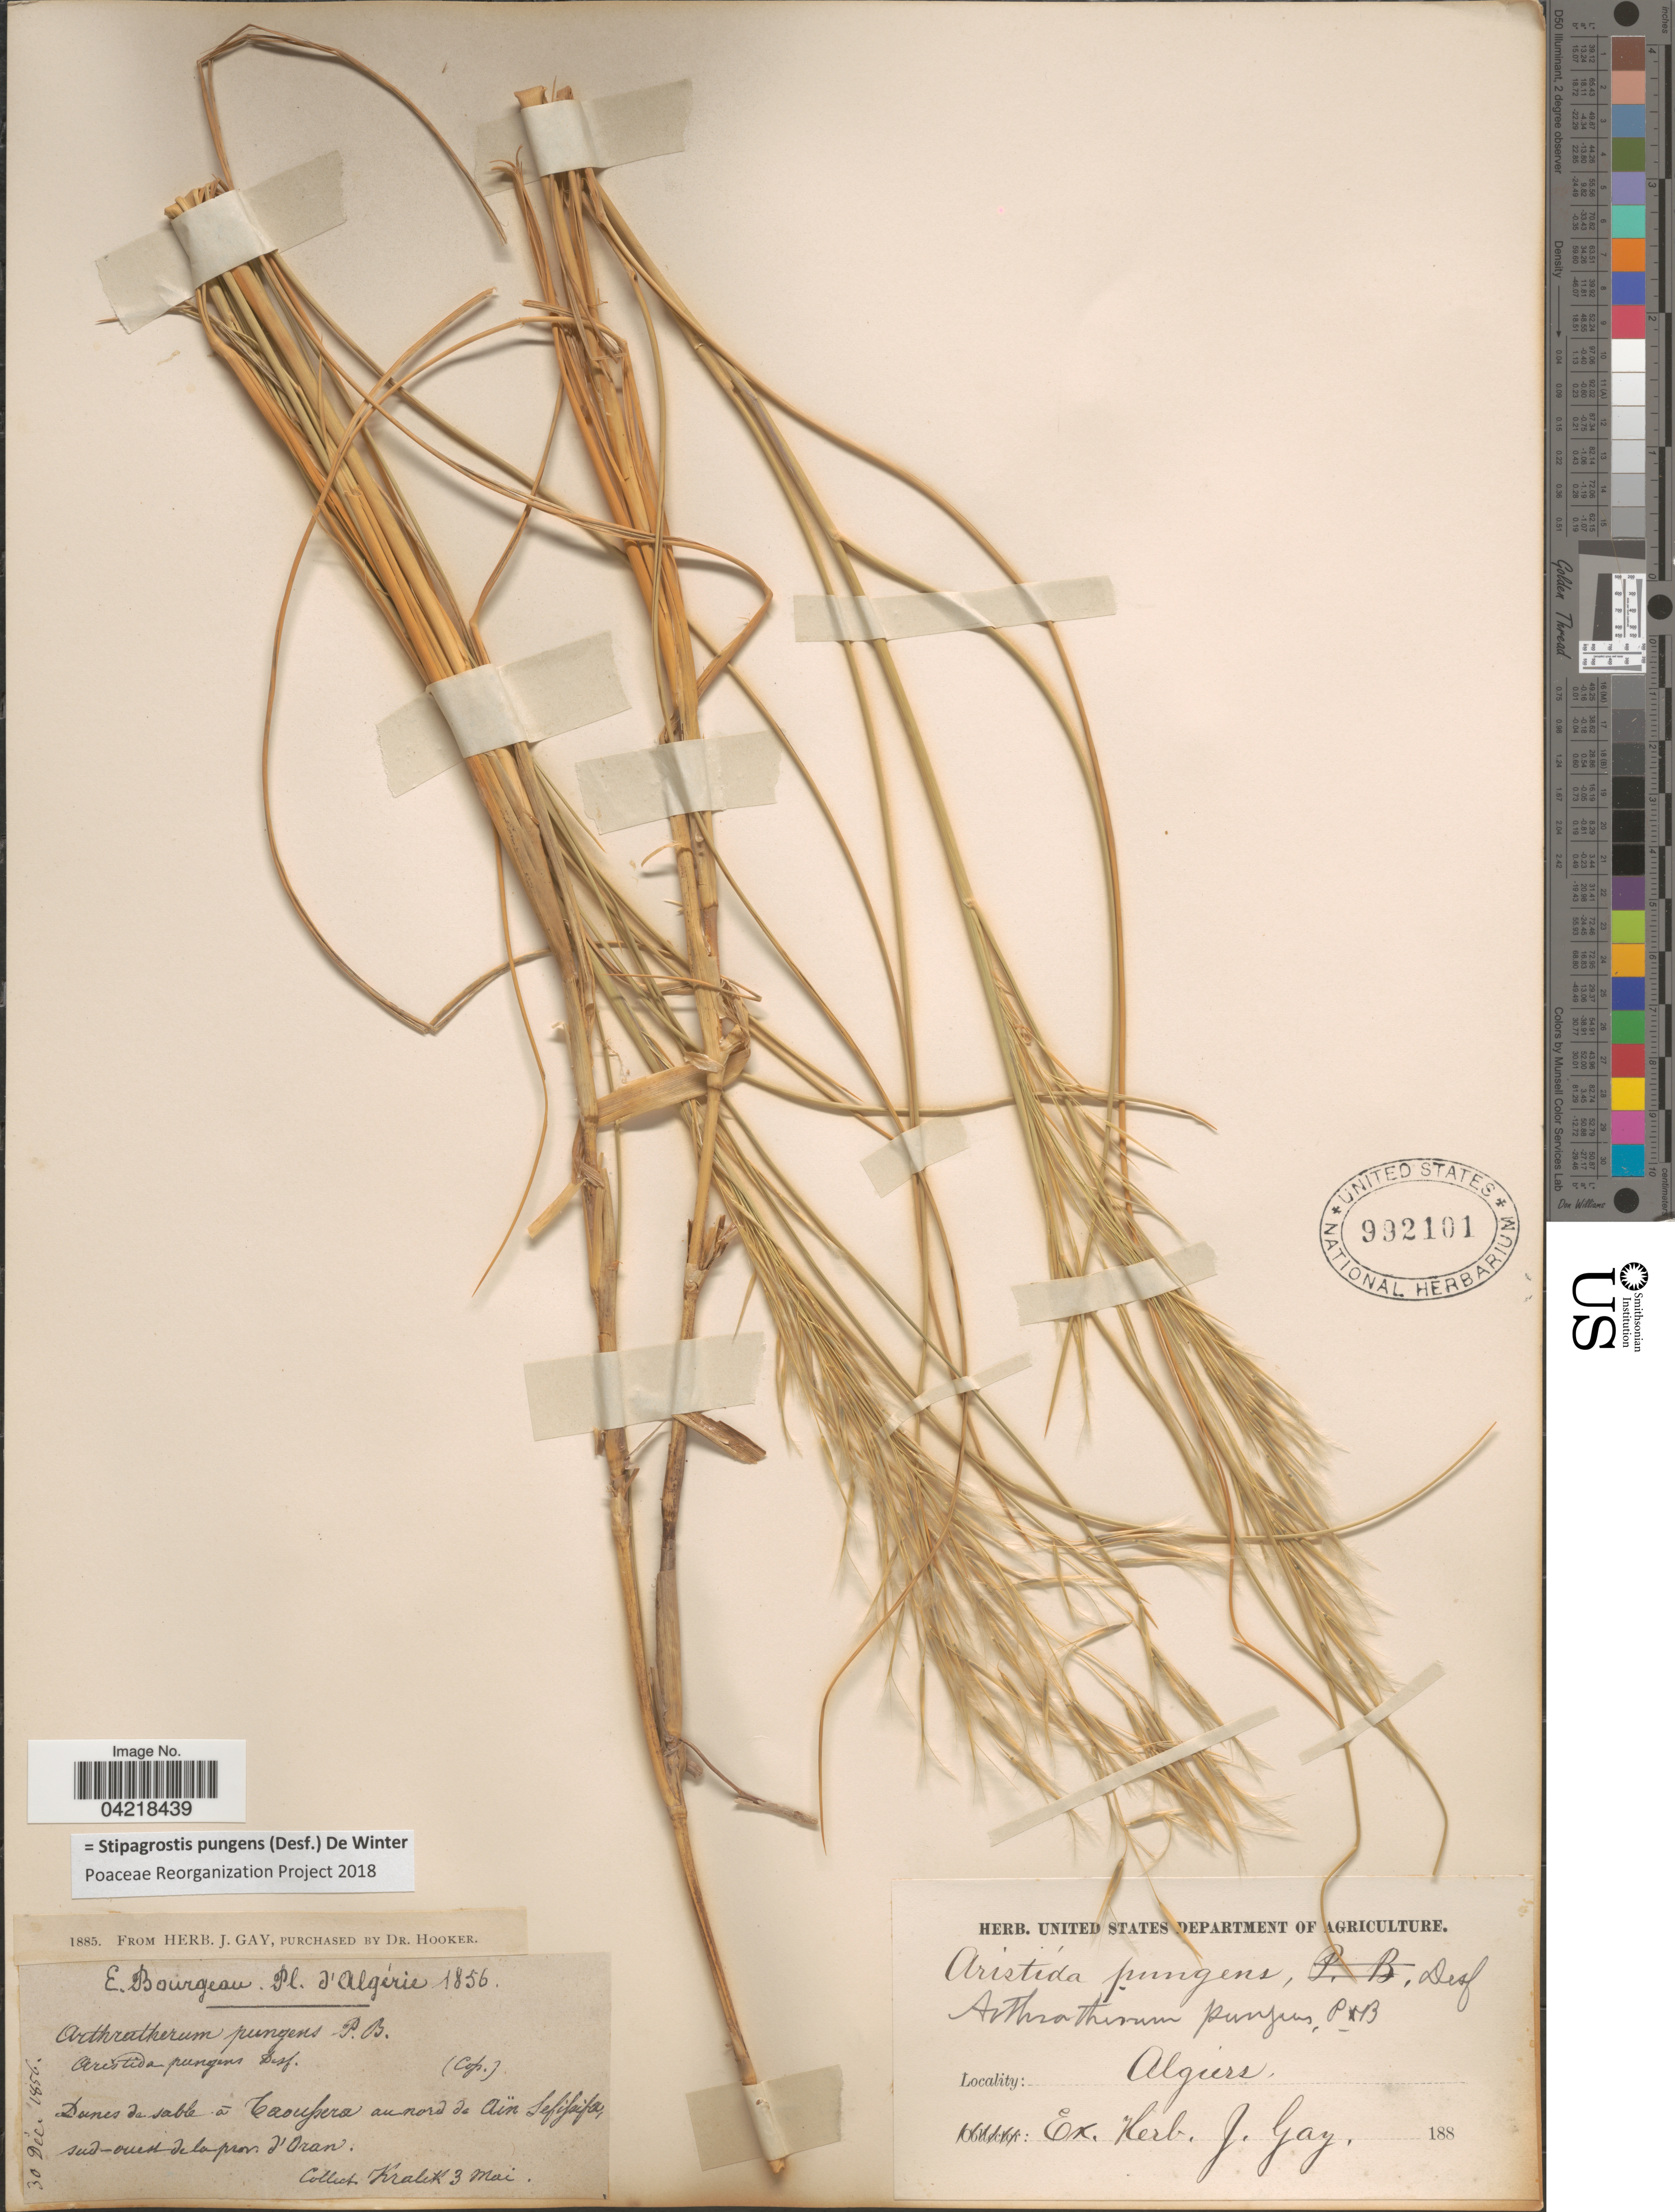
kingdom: Plantae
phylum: Tracheophyta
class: Liliopsida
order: Poales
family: Poaceae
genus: Stipagrostis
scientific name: Stipagrostis pungens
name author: (Desf.) De Winter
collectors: Kralik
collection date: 1856-05-03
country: Algeria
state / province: Oran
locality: Dunes de sable à Taoussera au nord de Aïn Sefifaifa, sud-oued-de la prov. d'Oran.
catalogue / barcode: US 992101